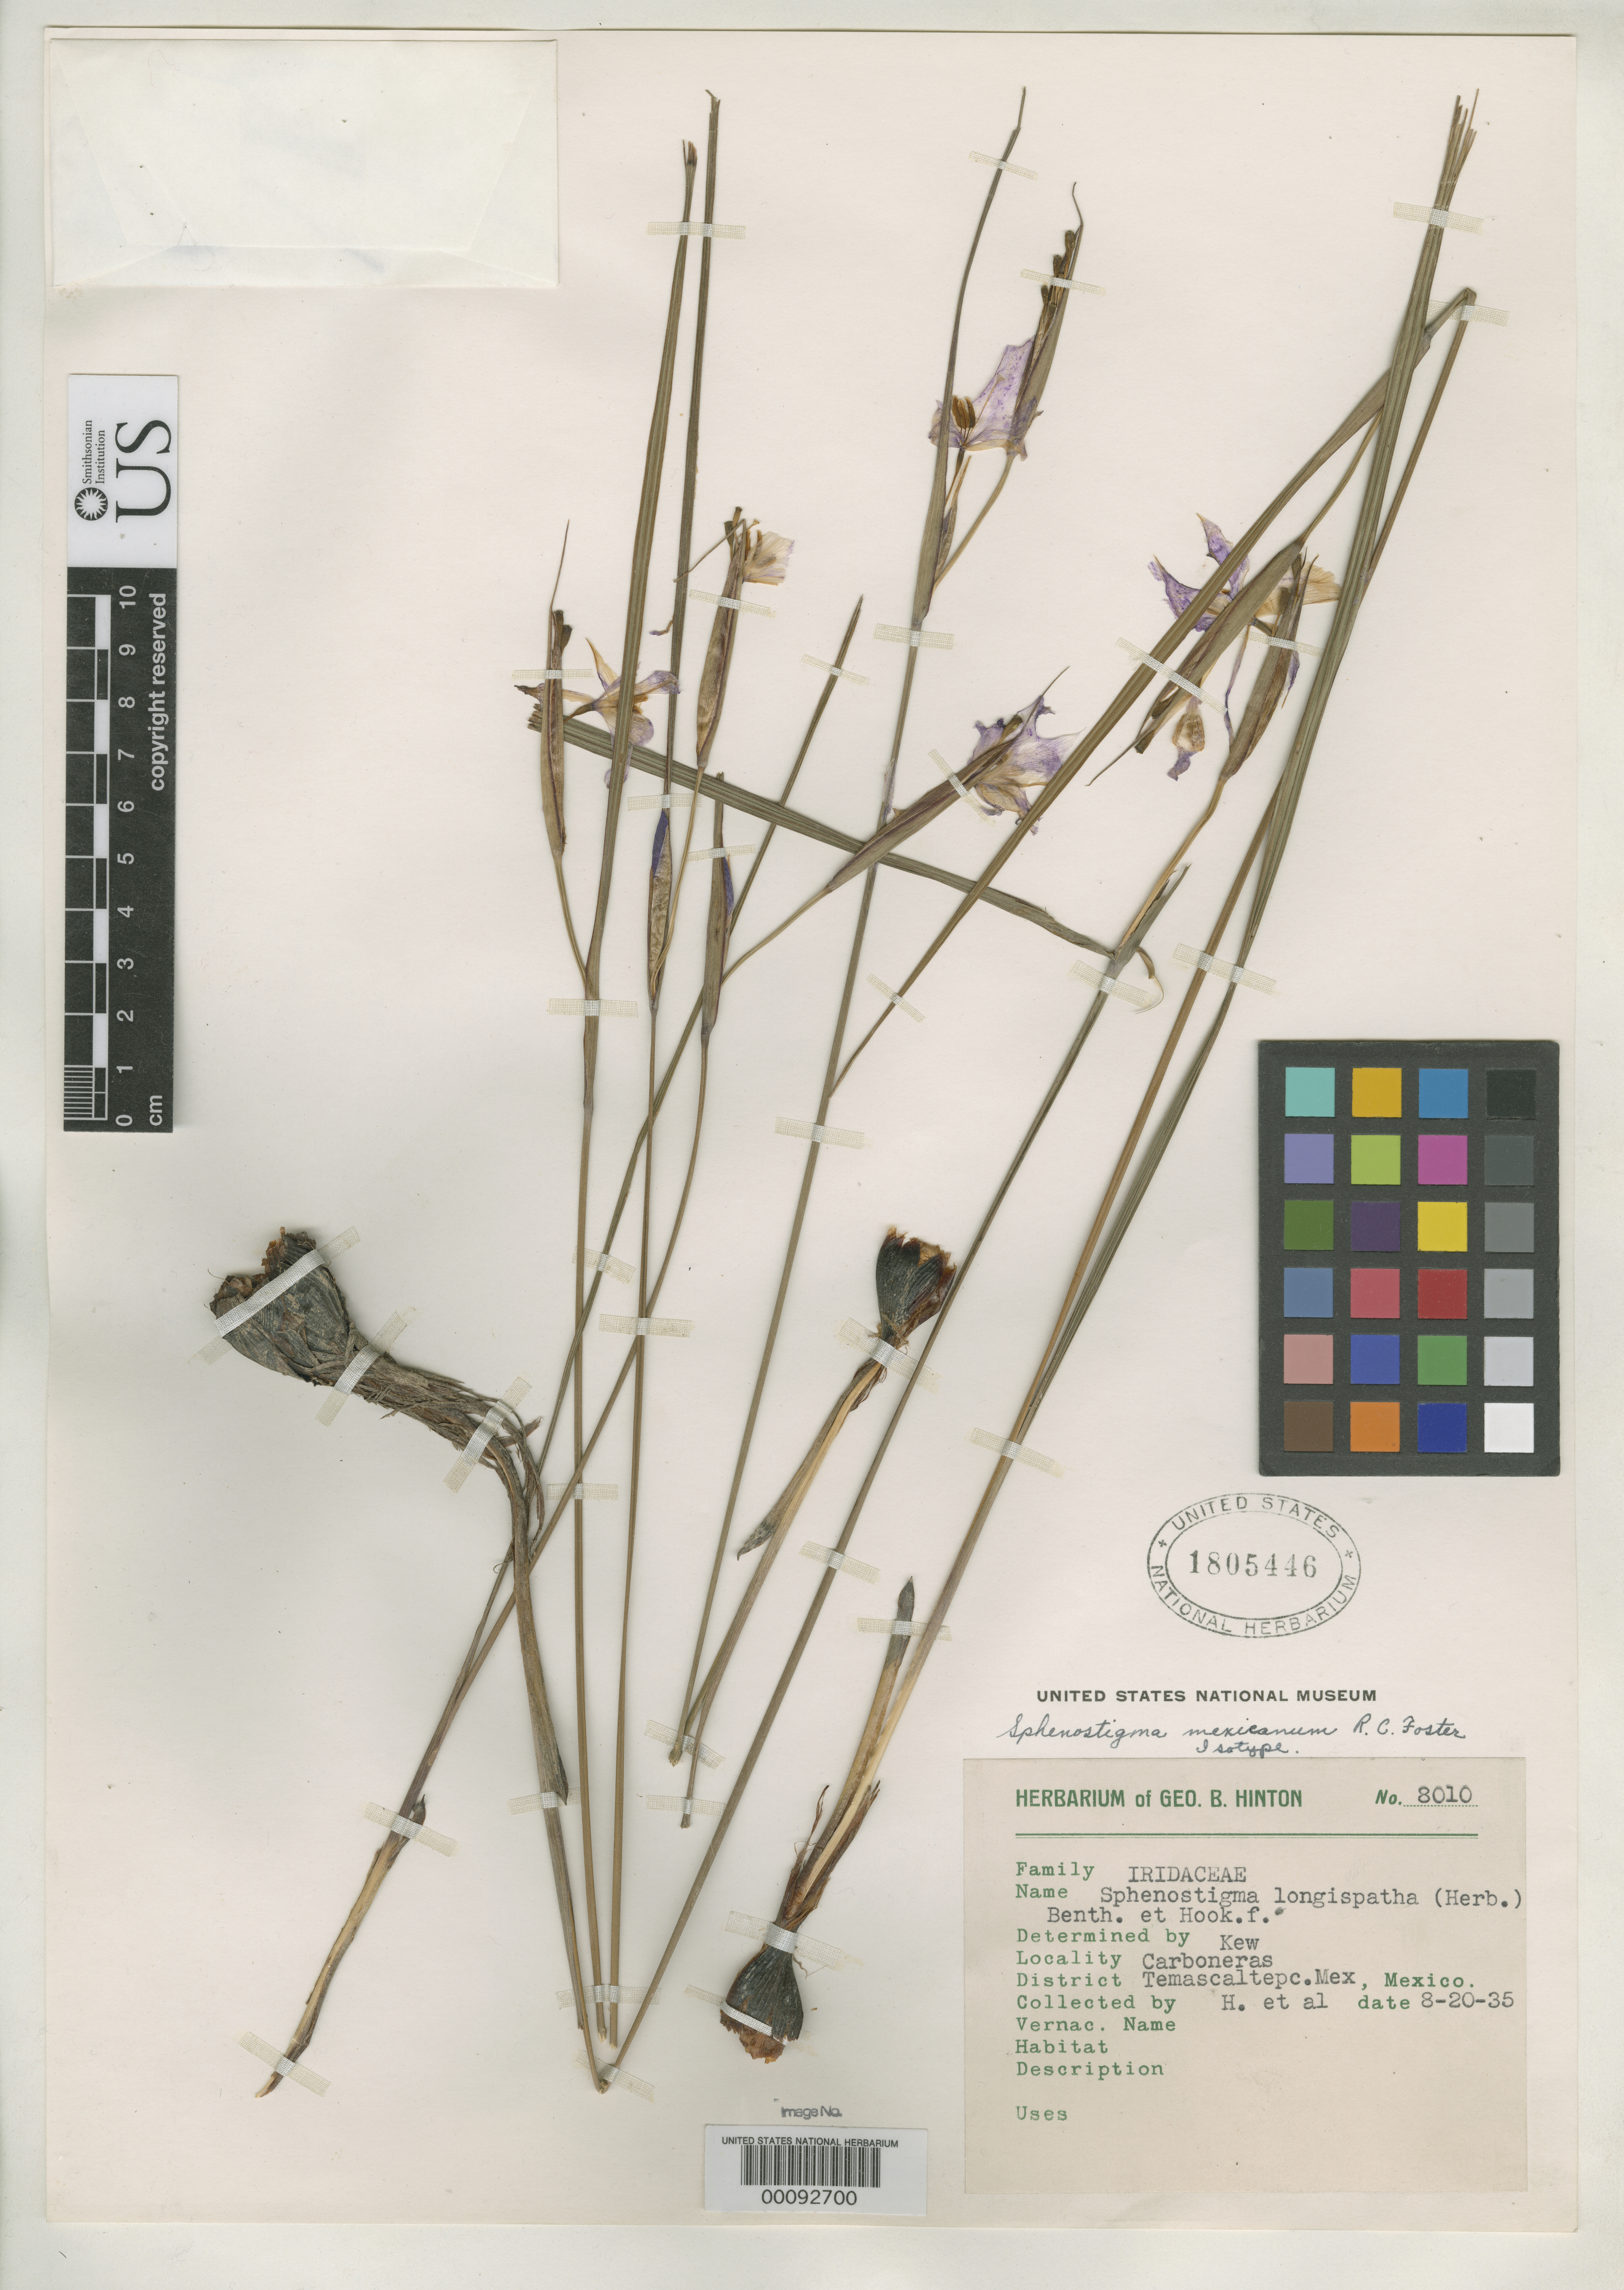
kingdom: Plantae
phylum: Tracheophyta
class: Liliopsida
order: Asparagales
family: Iridaceae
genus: Sphenostigma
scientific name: Sphenostigma mexicanum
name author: R.C. Foster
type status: Isotype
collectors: G. B. Hinton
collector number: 8010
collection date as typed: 20 Aug 1935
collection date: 1935-08-20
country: Mexico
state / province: México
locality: Temascaltepec, Carboneras.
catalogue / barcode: US 1805446